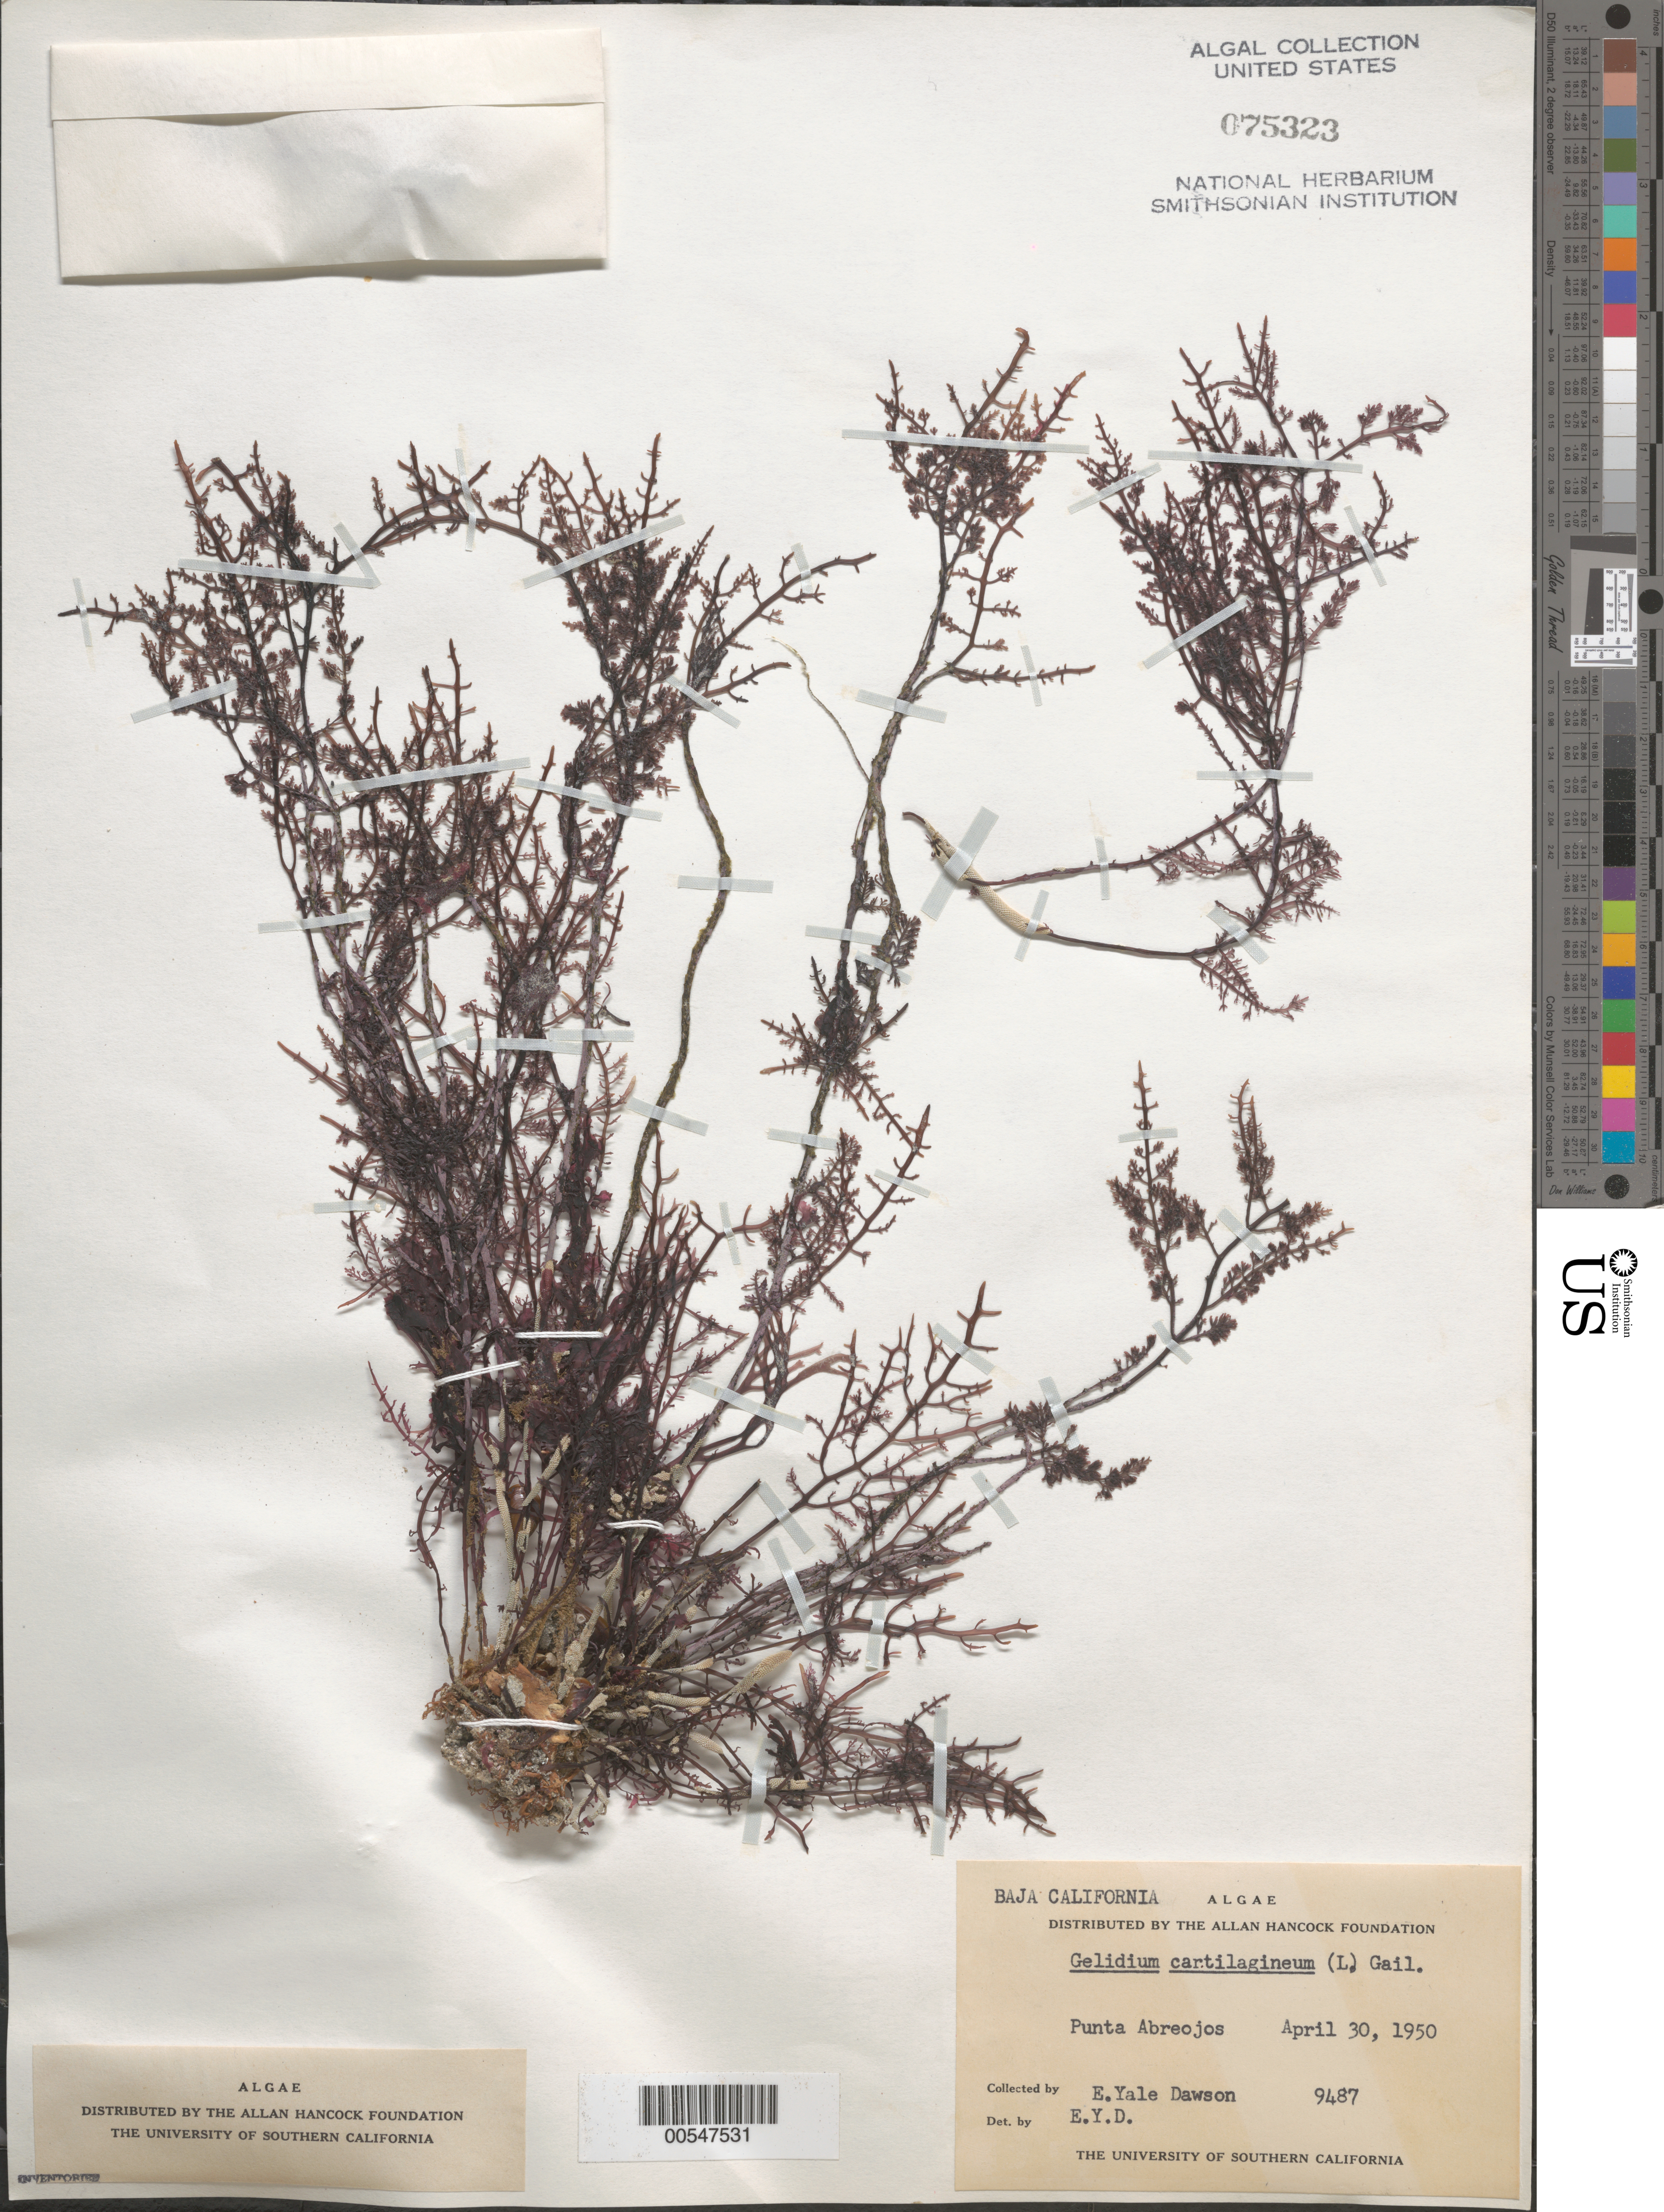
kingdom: Plantae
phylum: Rhodophyta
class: Florideophyceae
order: Plocamiales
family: Plocamiaceae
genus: Plocamium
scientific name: Plocamium cartilagineum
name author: (L.) P.S. Dixon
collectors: E. Y. Dawson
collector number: EYD 9487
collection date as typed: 30 Apr 1950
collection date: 1950-04-30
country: Mexico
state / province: Baja California Sur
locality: Punta Abreojos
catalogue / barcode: US 75323